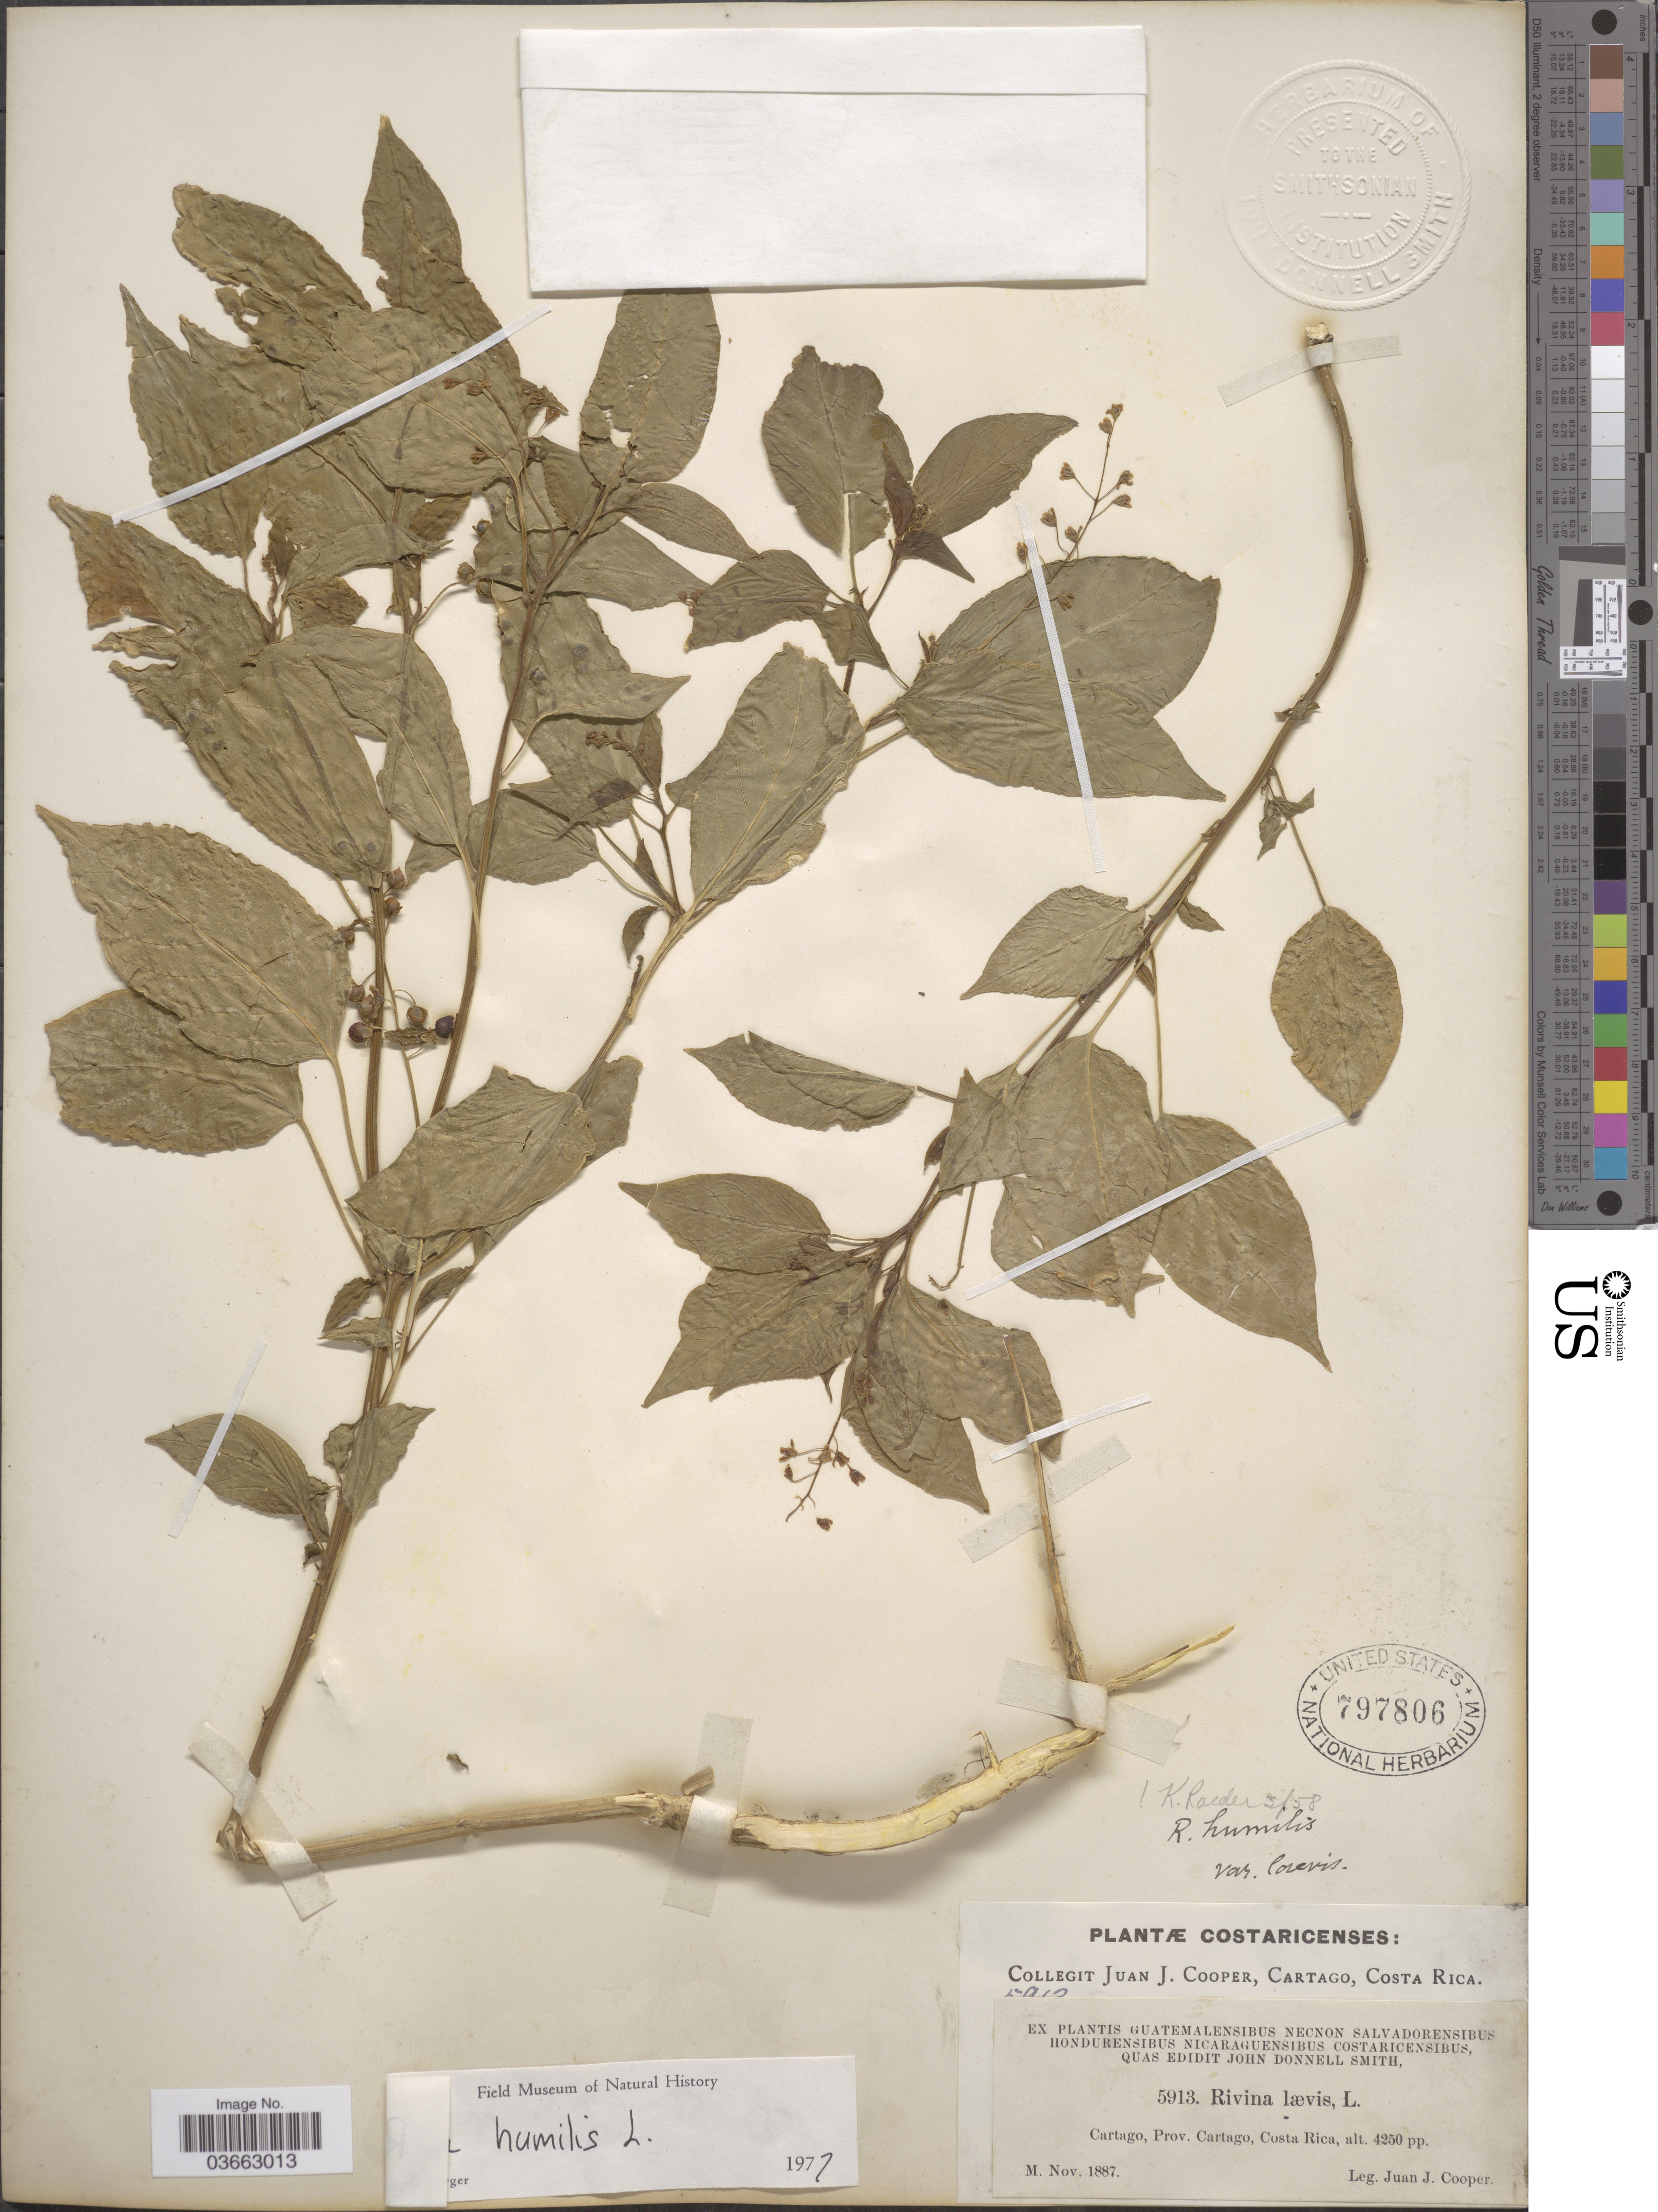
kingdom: Plantae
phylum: Tracheophyta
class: Magnoliopsida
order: Caryophyllales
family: Phytolaccaceae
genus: Rivina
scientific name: Rivina humilis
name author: L.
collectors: J. J. Cooper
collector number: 5913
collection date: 1887-11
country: Costa Rica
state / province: Cartago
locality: Prov. Cartago.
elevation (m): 1295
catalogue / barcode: US 797806